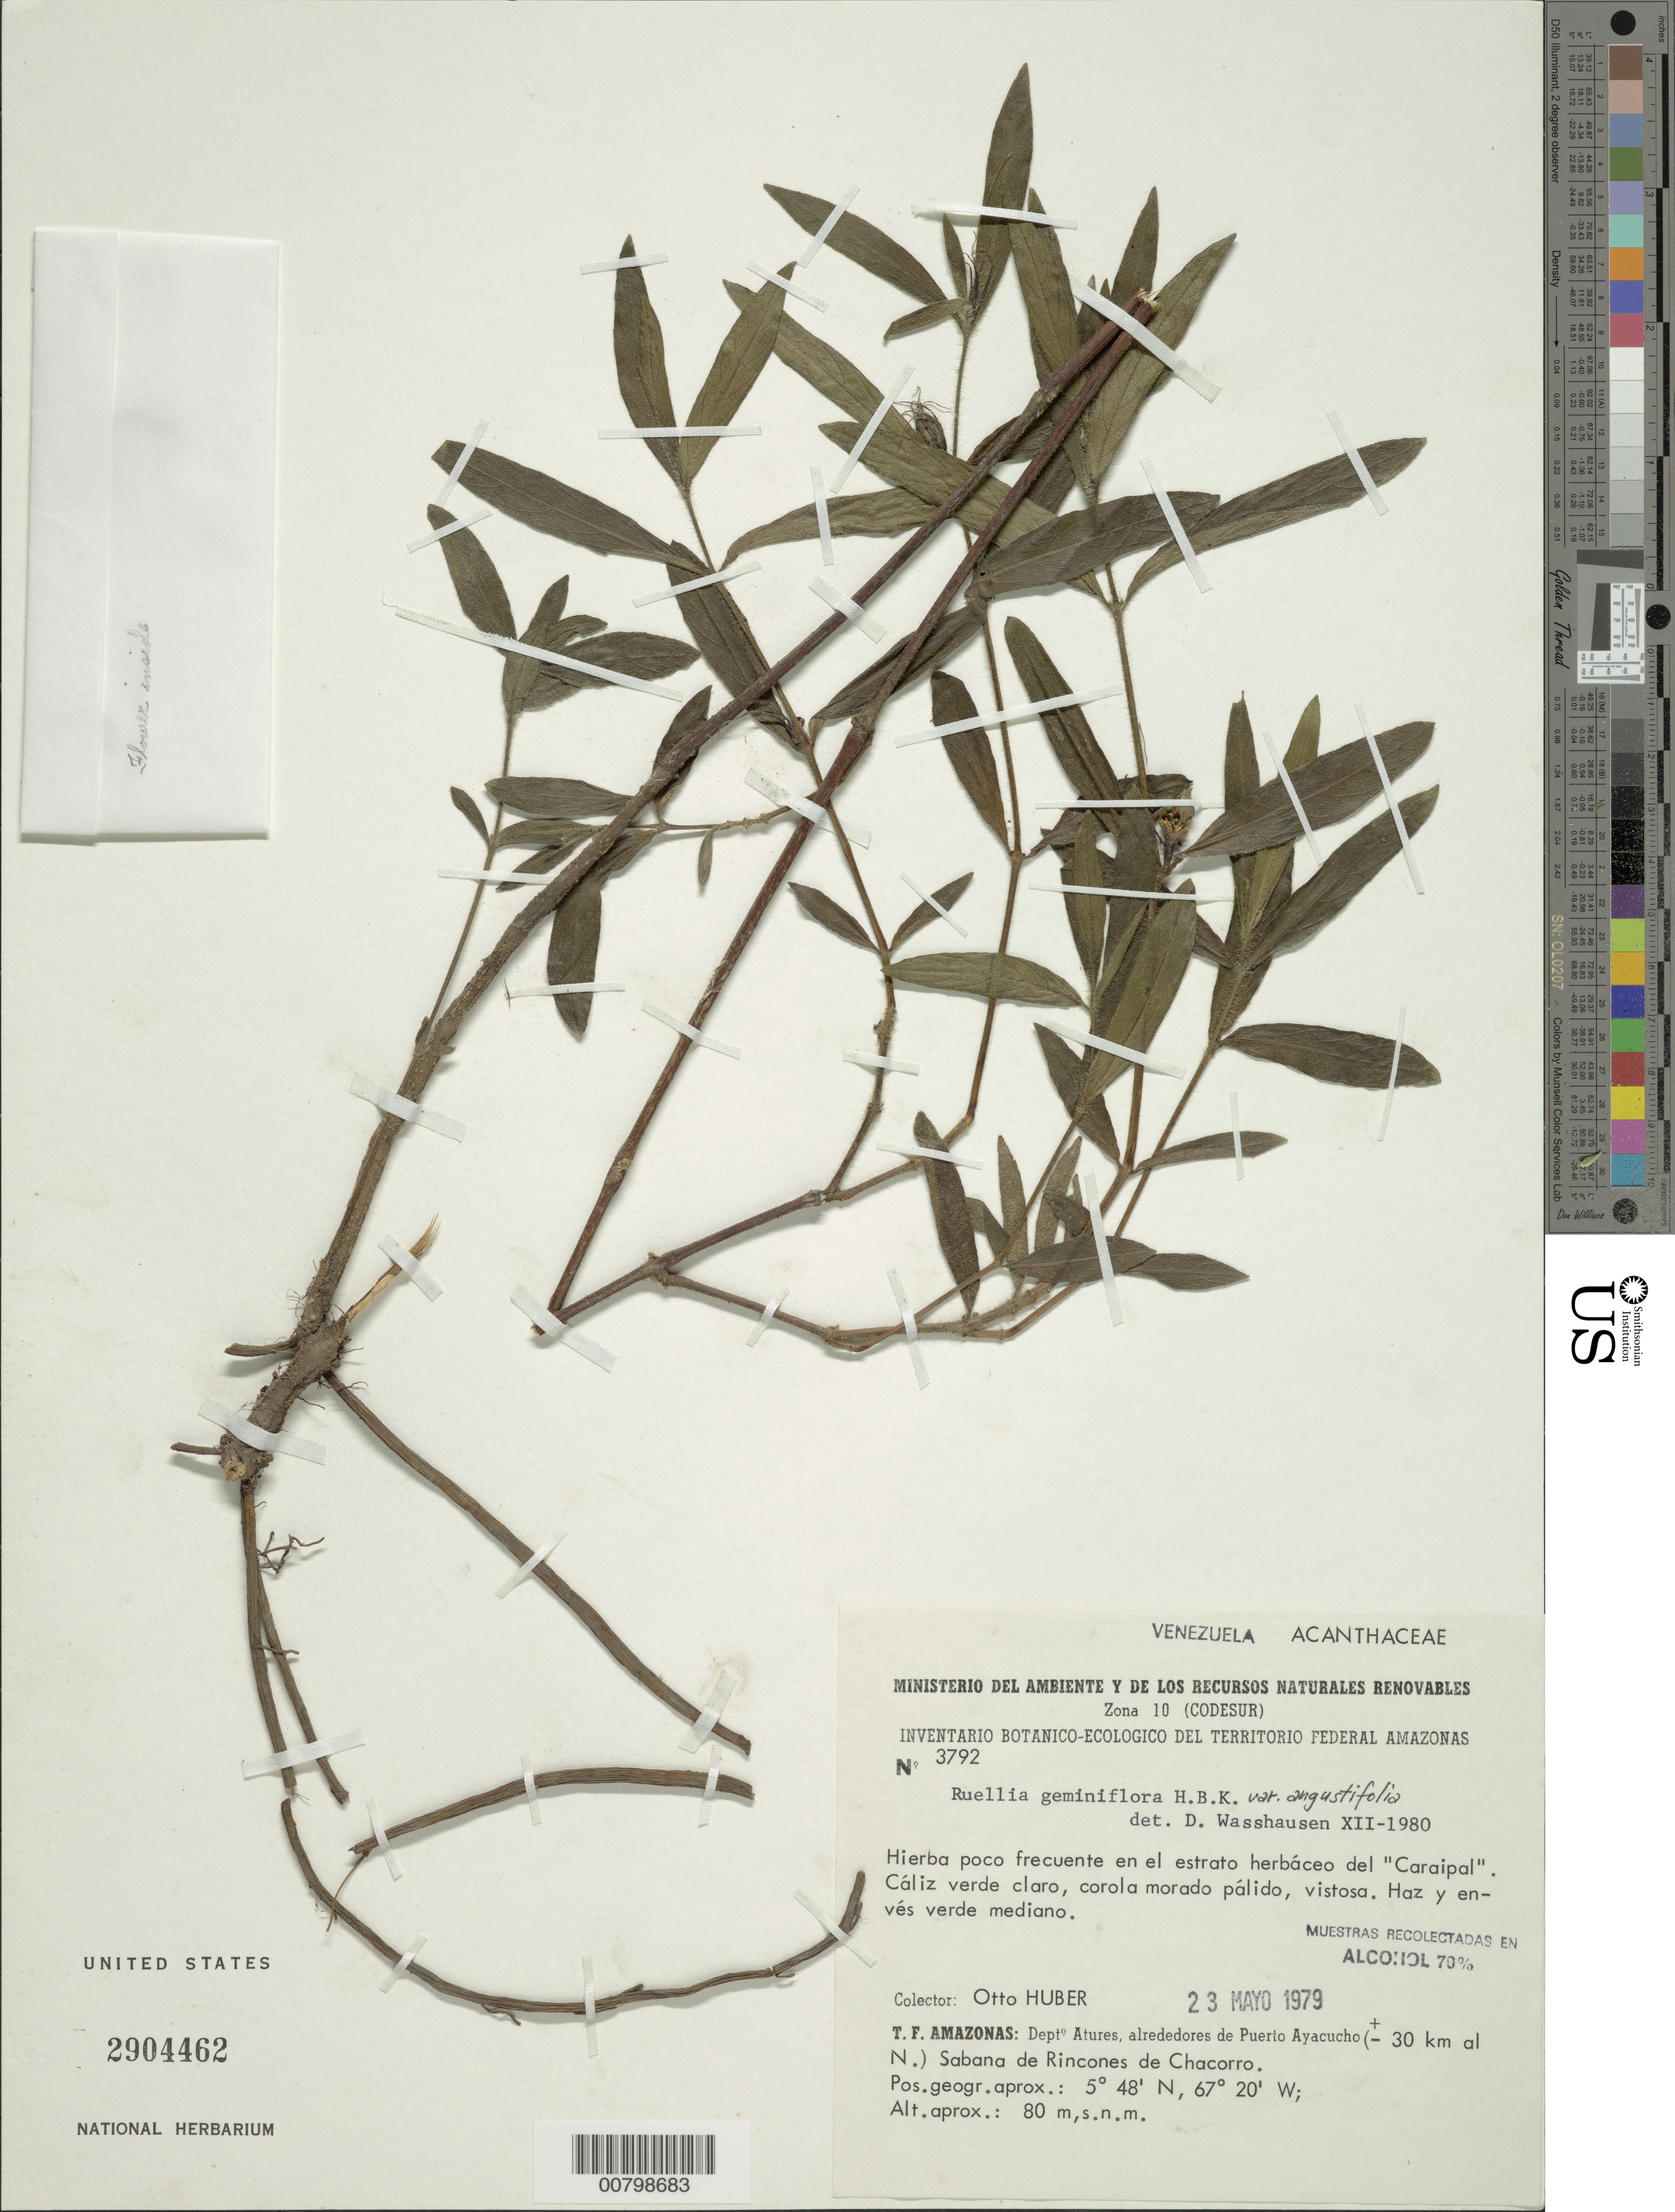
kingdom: Plantae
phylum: Tracheophyta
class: Magnoliopsida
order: Lamiales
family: Acanthaceae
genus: Ruellia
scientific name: Ruellia geminiflora var. angustifolia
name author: (Nees) Griseb.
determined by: Wasshausen, Dieter C., (BOT), Smithsonian Institution - National Museum of Natural History (UNITED STATES)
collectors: O. Huber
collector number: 3792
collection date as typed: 23-May-79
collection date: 1979-05-23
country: Venezuela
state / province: Amazonas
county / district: Atures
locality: Puerto Ayacucho, ± 30 km N, Rincones de Chacorro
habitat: Estrato herbaceo del "Caraipal"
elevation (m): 80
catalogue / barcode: US 2904462